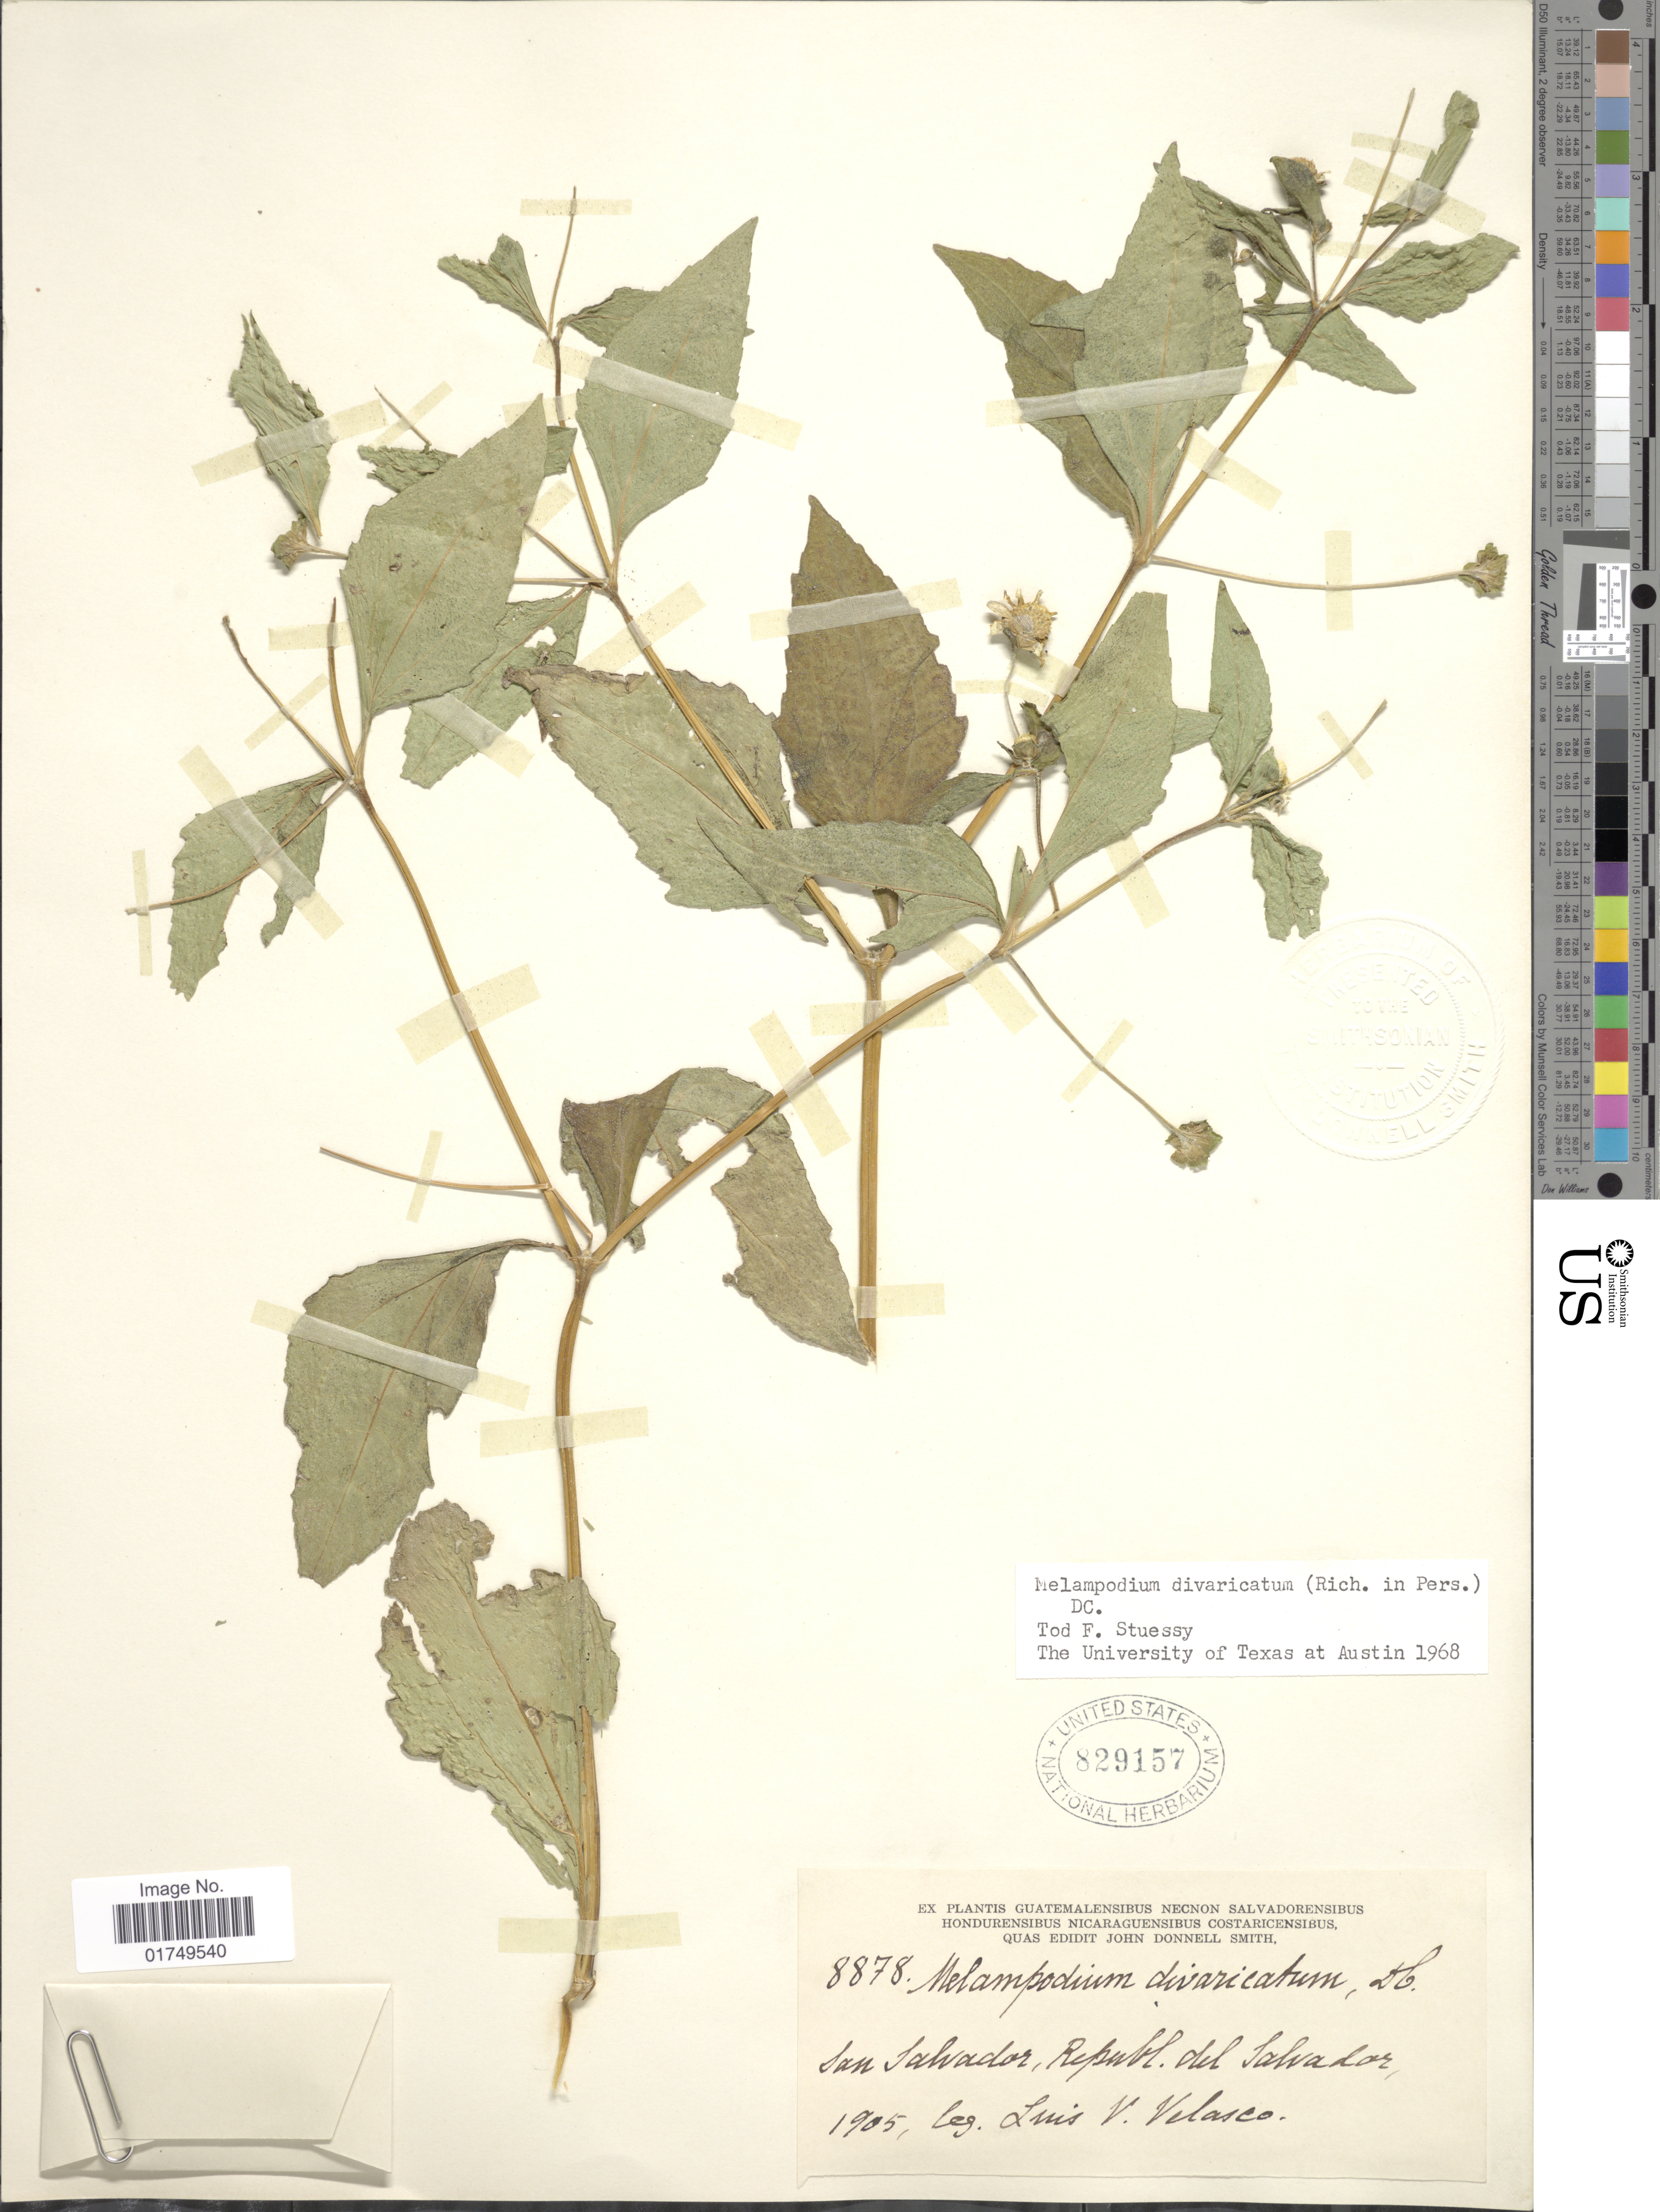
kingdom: Plantae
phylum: Tracheophyta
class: Magnoliopsida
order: Asterales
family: Asteraceae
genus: Melampodium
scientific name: Melampodium divaricatum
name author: (Rich.) DC.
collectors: L. Velasco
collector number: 8878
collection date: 1905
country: El Salvador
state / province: San Salvador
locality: San Salvador, Republ. del Salvador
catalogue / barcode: US 829157